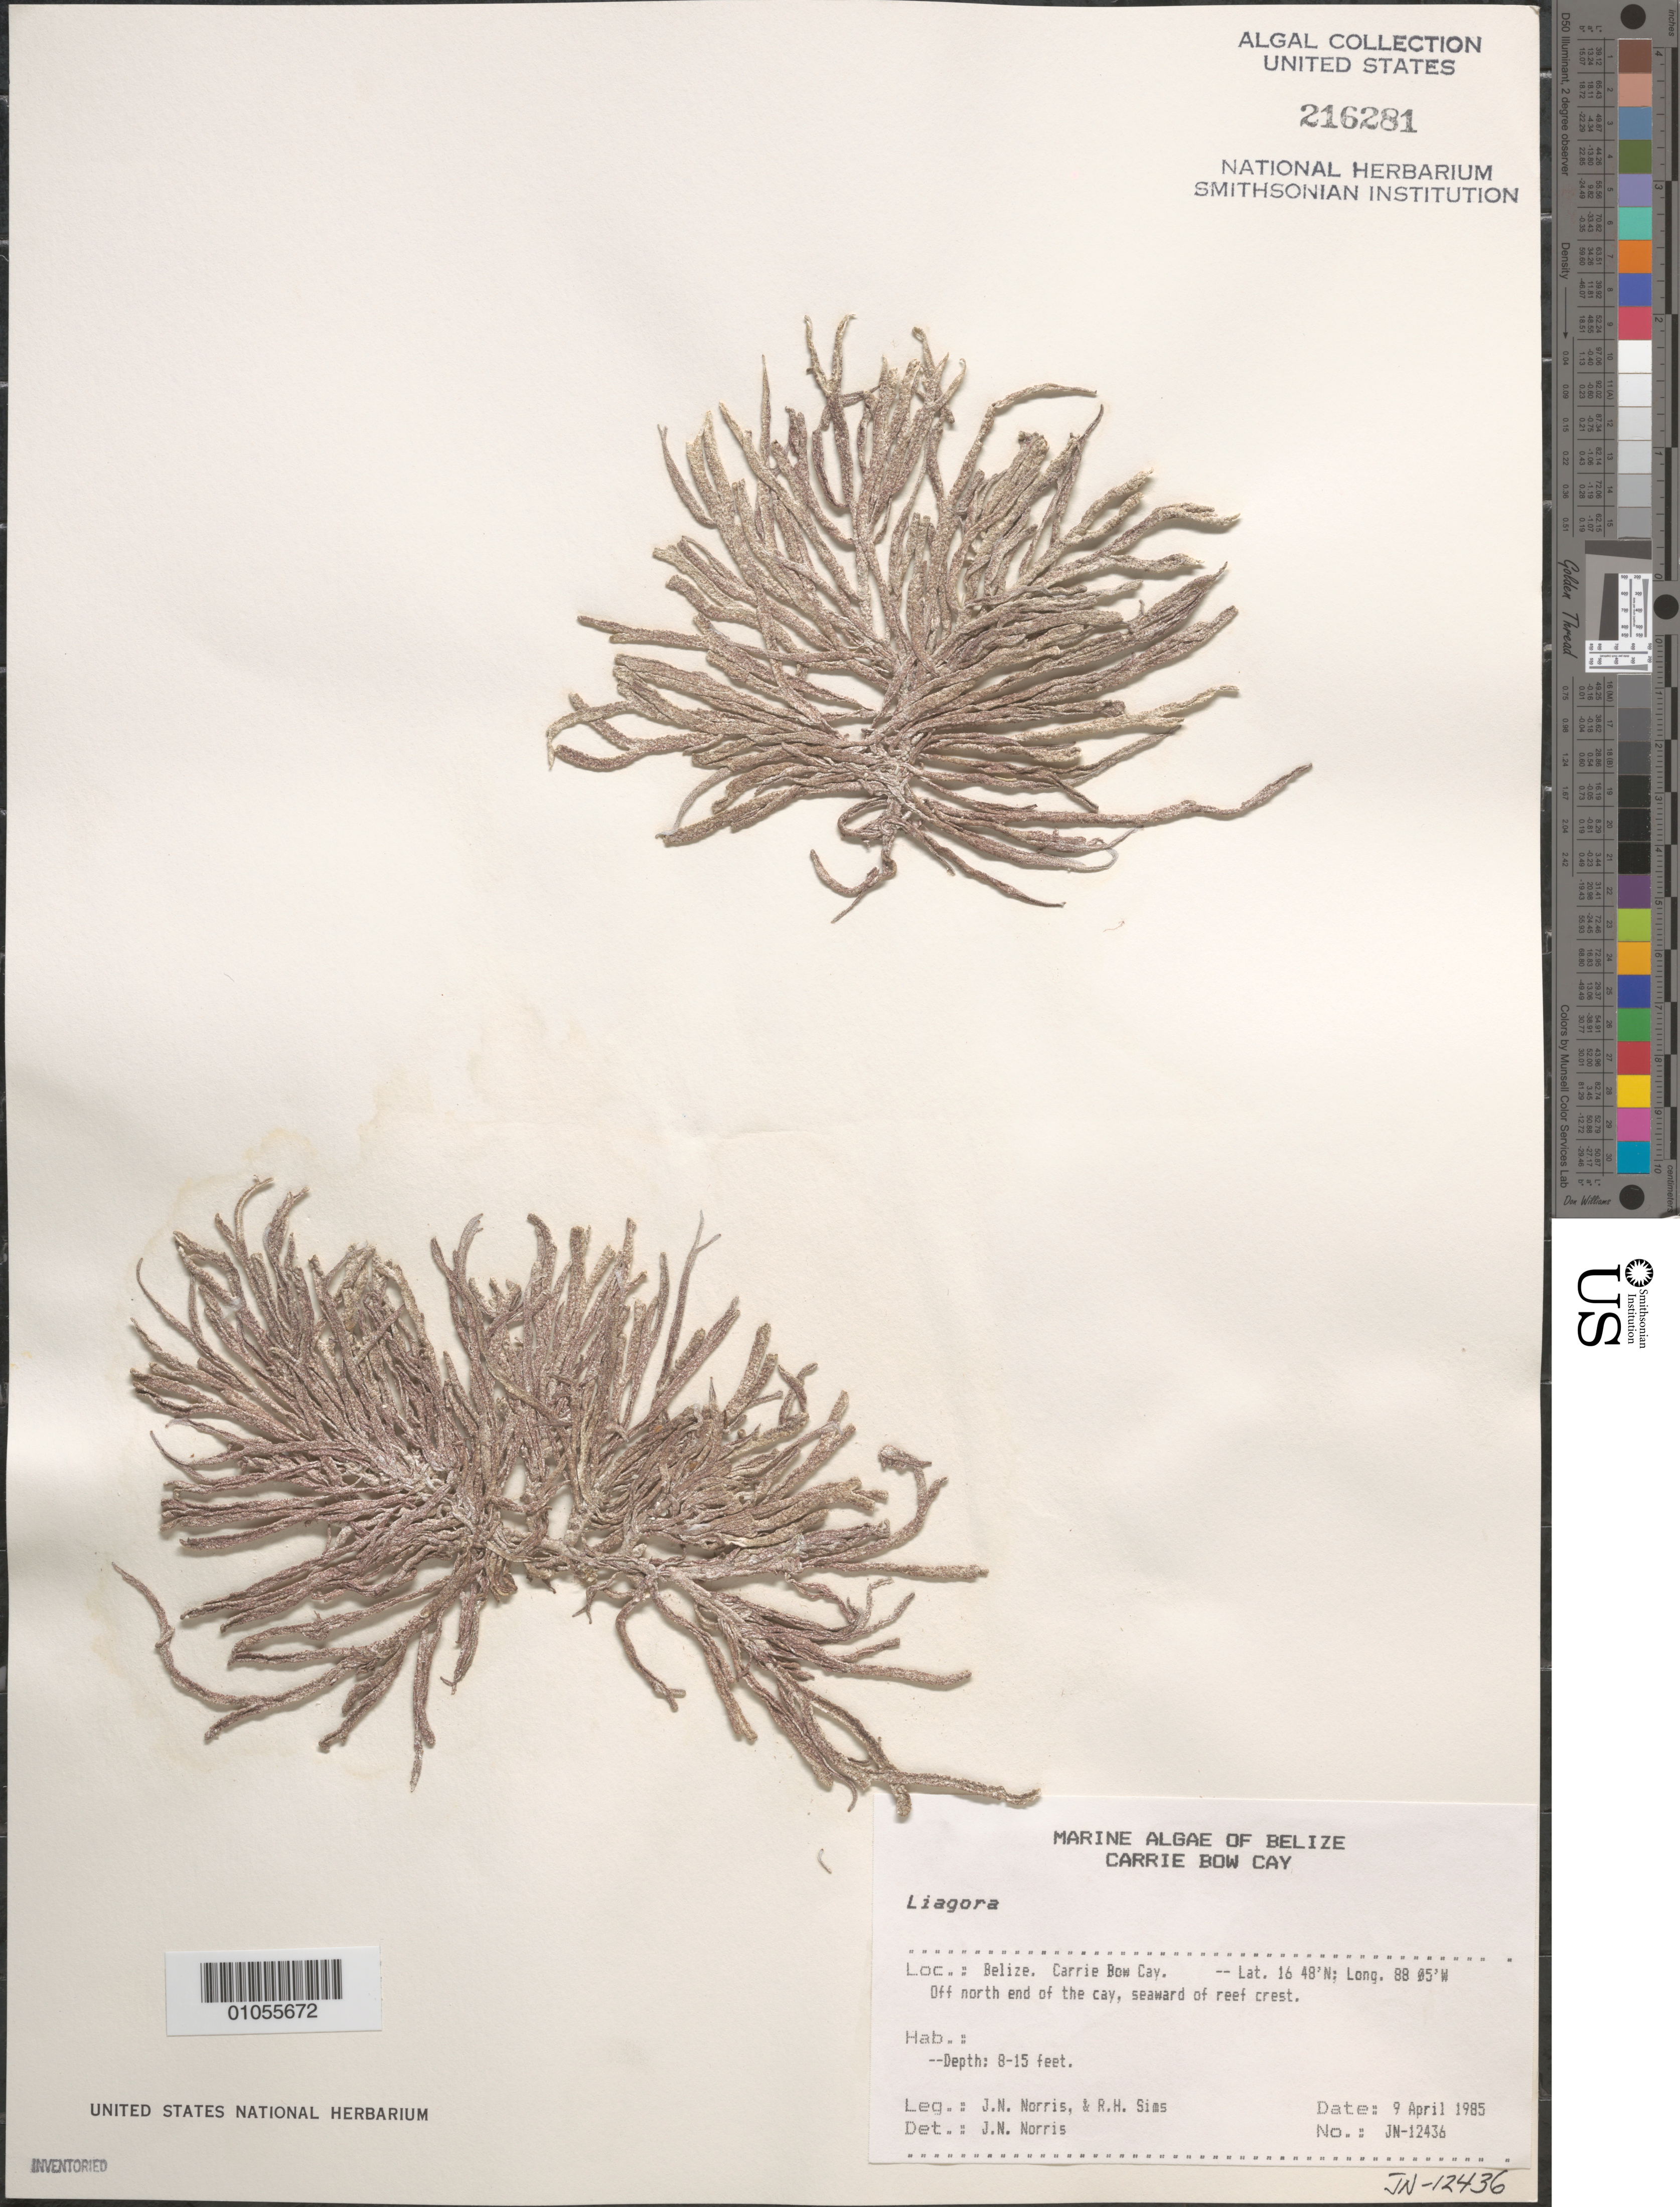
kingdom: Plantae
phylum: Rhodophyta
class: Florideophyceae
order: Nemaliales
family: Liagoraceae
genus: Liagora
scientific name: Liagora sp.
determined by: Norris, James N.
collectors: J. N. Norris & R. H. Sims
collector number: JN-12436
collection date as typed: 09 Apr 1985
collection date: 1985-04-09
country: Belize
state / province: Stann Creek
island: Carrie Bow Cay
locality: Off north end of cay, seaward of reef crest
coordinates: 16 48'N, 88 05'W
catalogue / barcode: US 216281